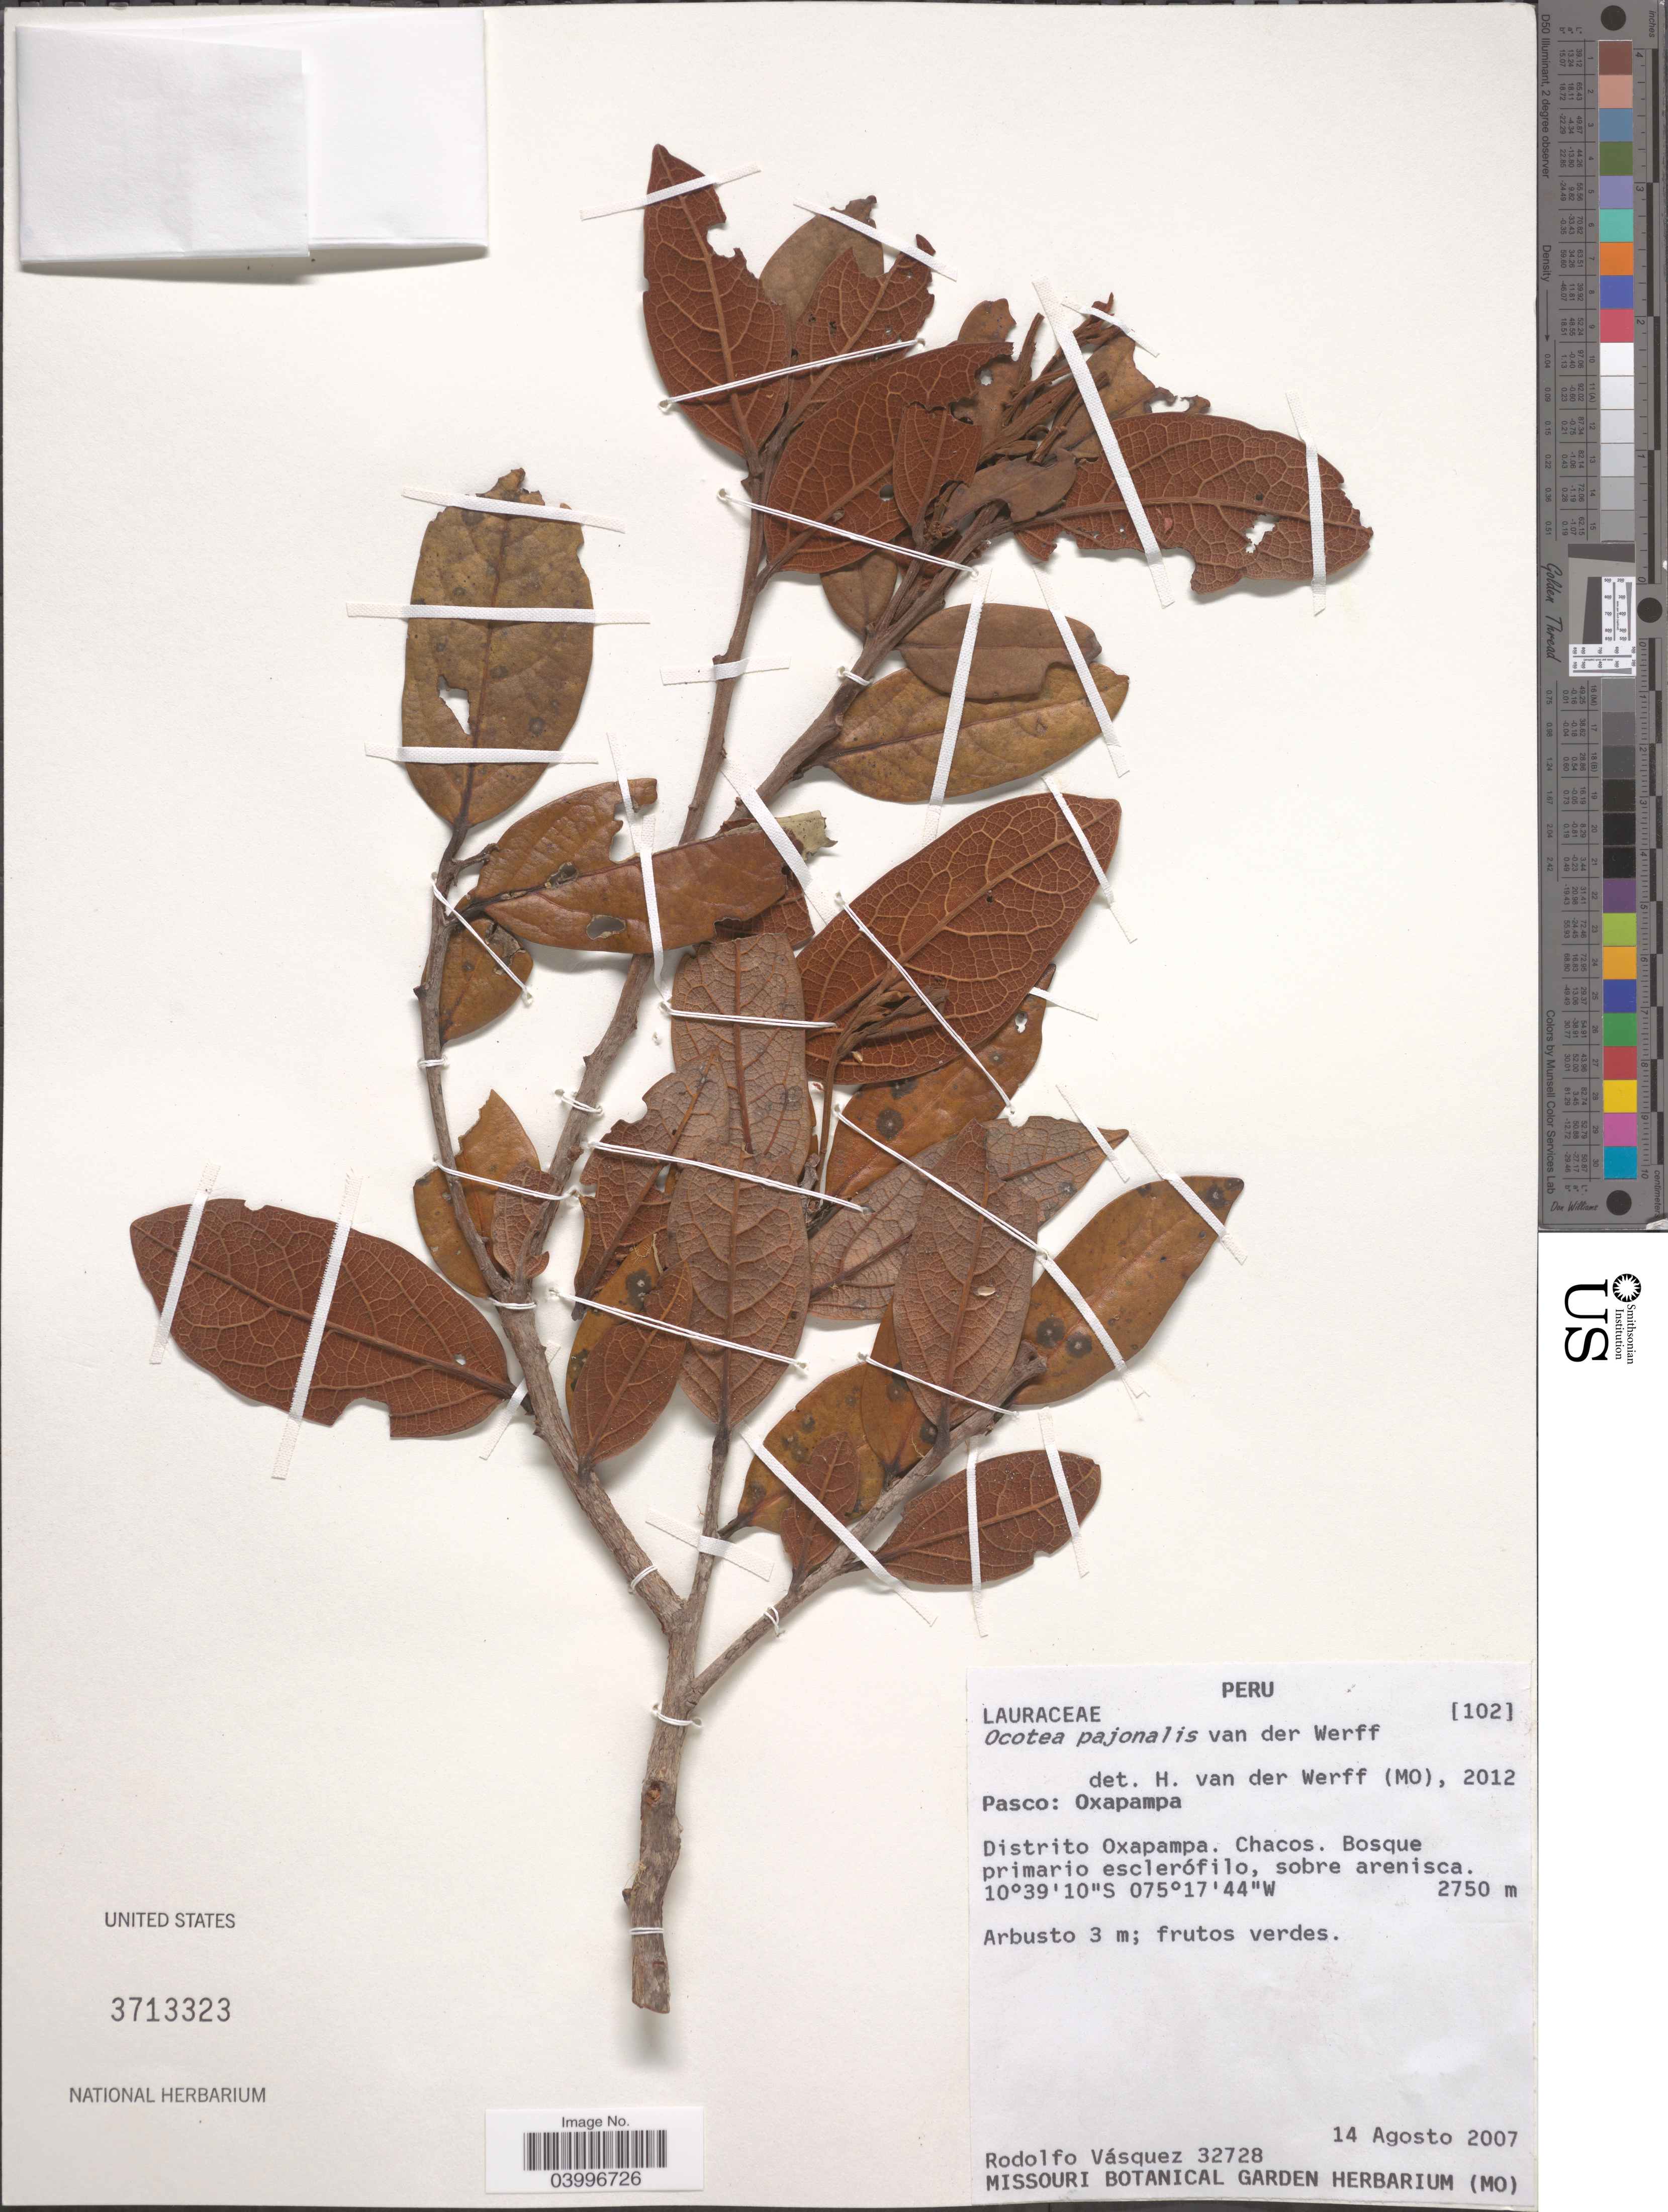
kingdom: Plantae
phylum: Tracheophyta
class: Magnoliopsida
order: Laurales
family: Lauraceae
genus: Ocotea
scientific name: Ocotea pajonalis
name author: van der Werff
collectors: R. Vásquez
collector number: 32728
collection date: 2007-08-14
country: Peru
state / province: Pasco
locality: Oxapampa. Distrito Oxapampa. Chacos. Bosque primario esclerófilo, sobre arenisca.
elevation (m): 2750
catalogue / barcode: US 3713323